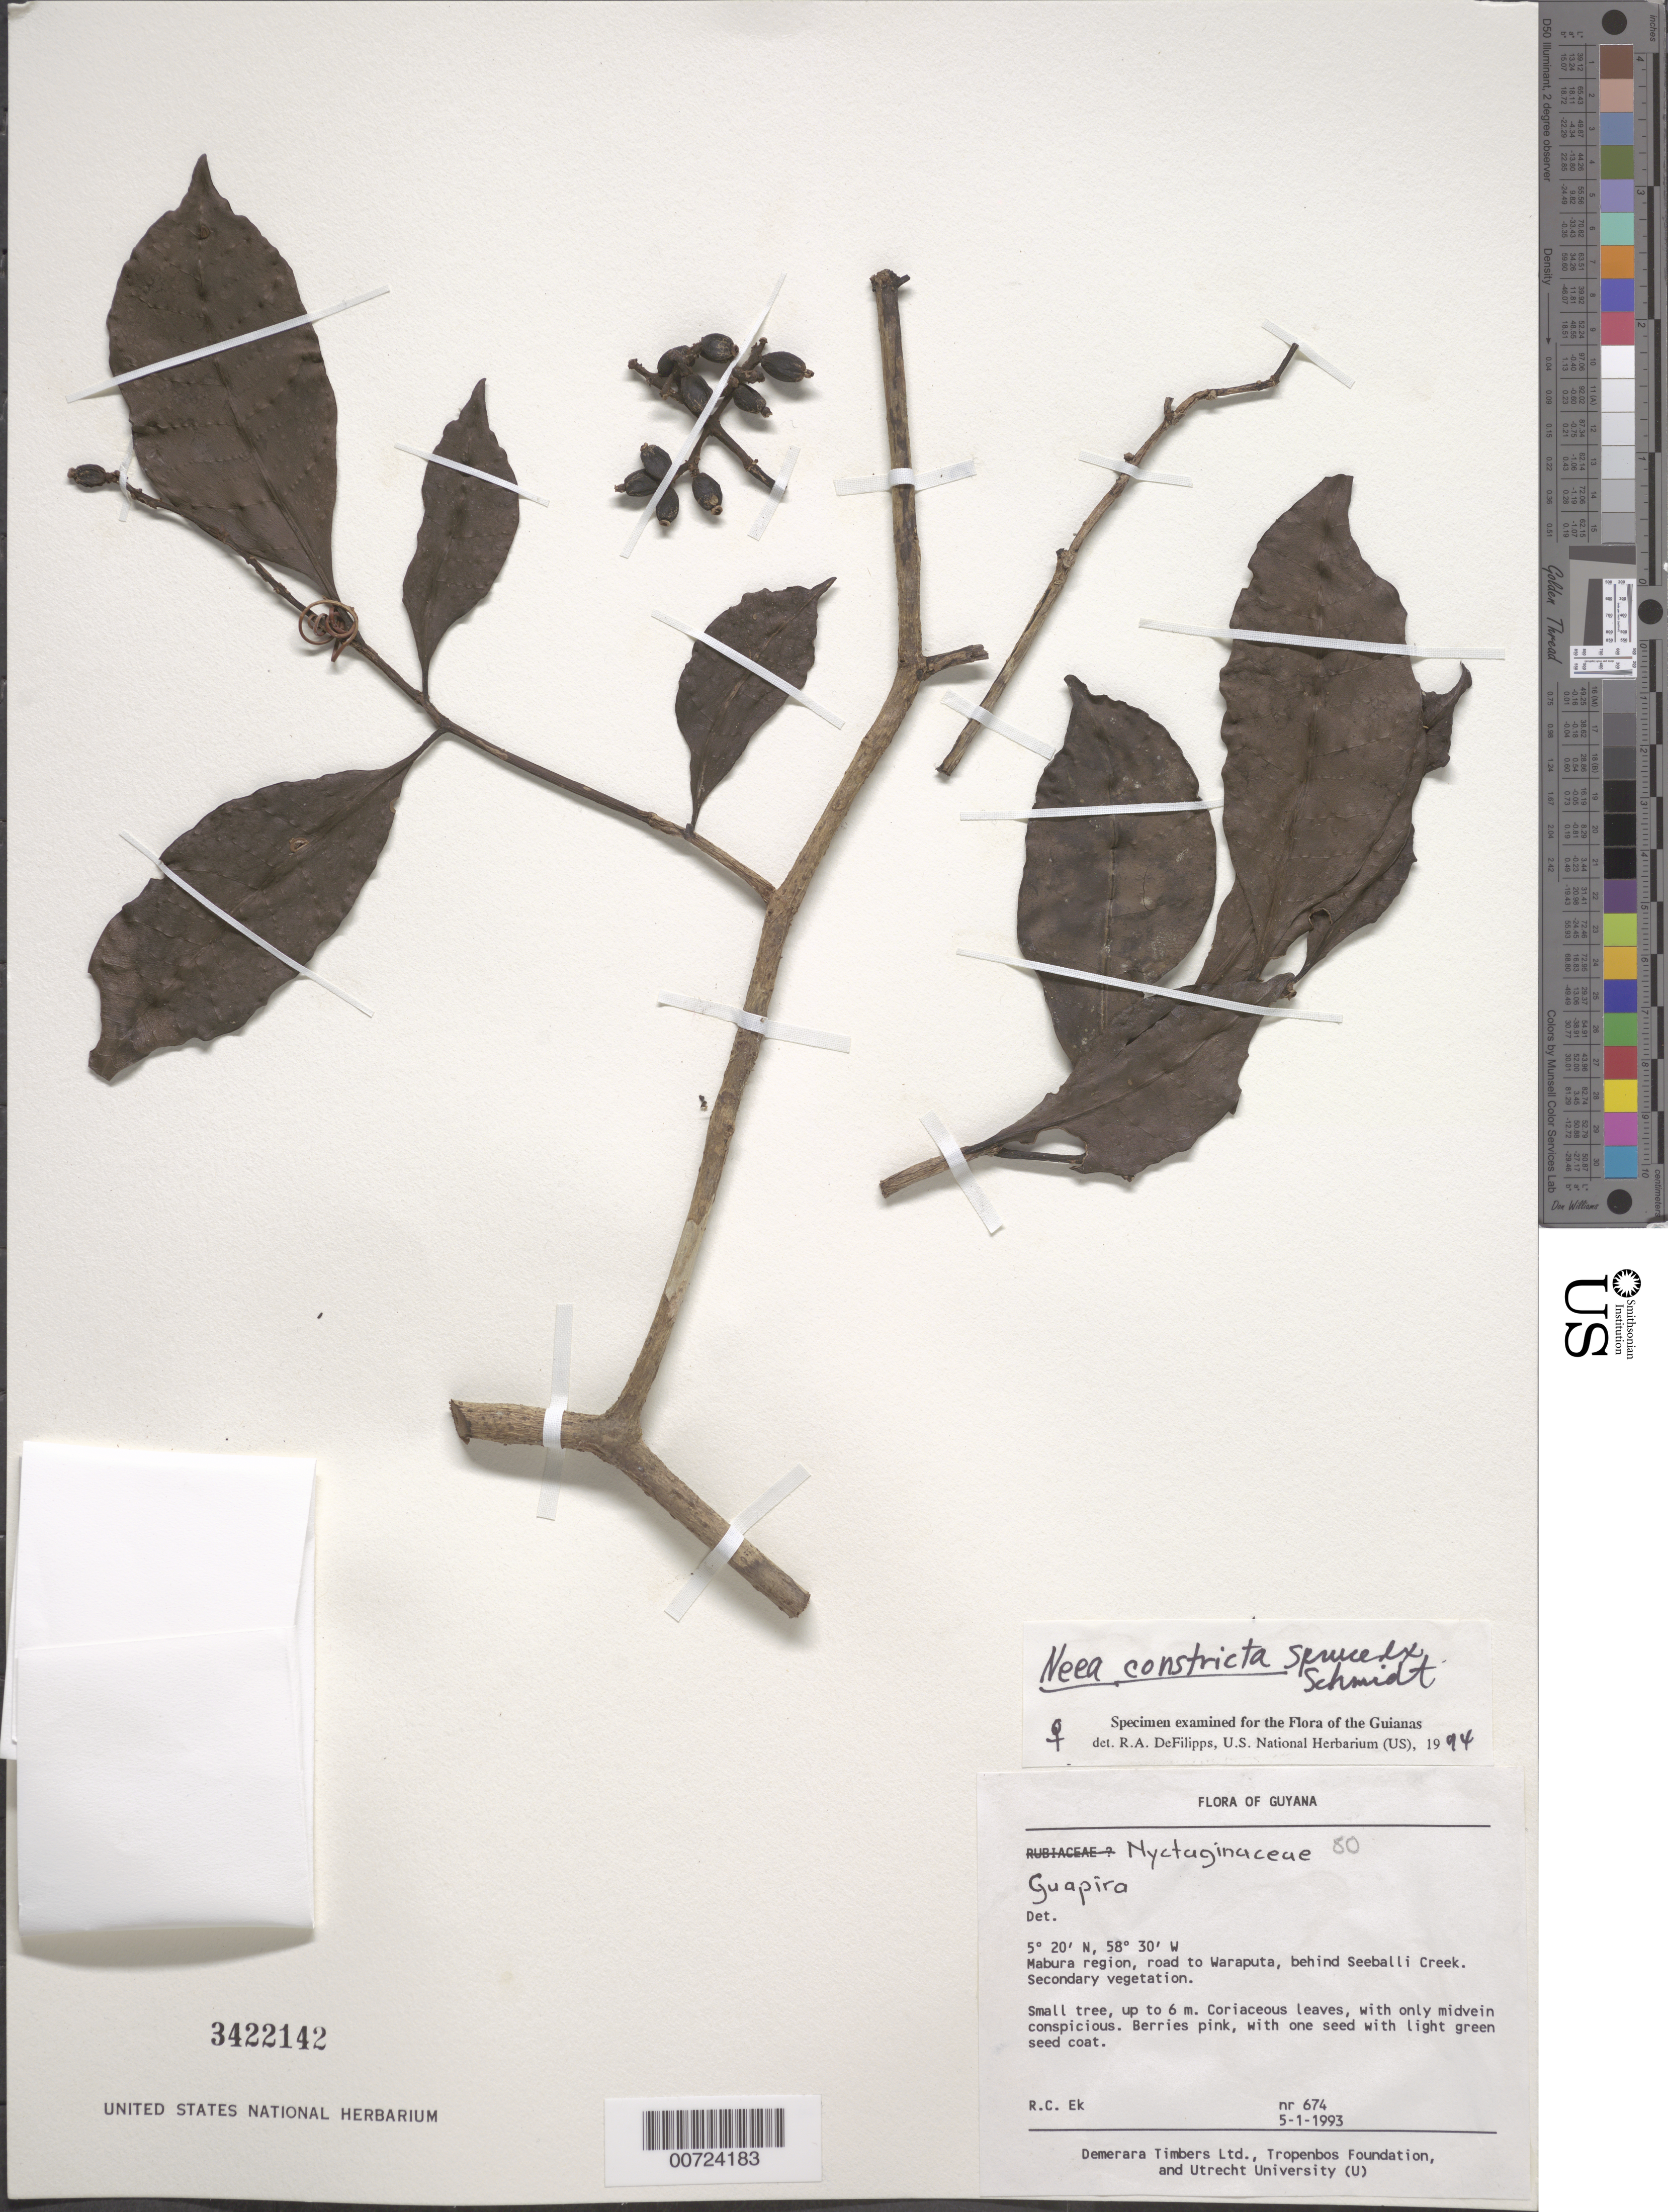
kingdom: Plantae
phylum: Tracheophyta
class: Magnoliopsida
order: Caryophyllales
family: Nyctaginaceae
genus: Neea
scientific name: Neea constricta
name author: Spruce ex J.A. Schmidt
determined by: DeFilipps, R. A.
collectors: R. C. Ek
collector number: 674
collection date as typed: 5-Jan-93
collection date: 1993-01-05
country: Guyana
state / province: U. Demerara-Berbice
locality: Mabura region, road to Waraputa, behind Seballi Creek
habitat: Secondary vegetation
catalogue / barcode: US 3422142